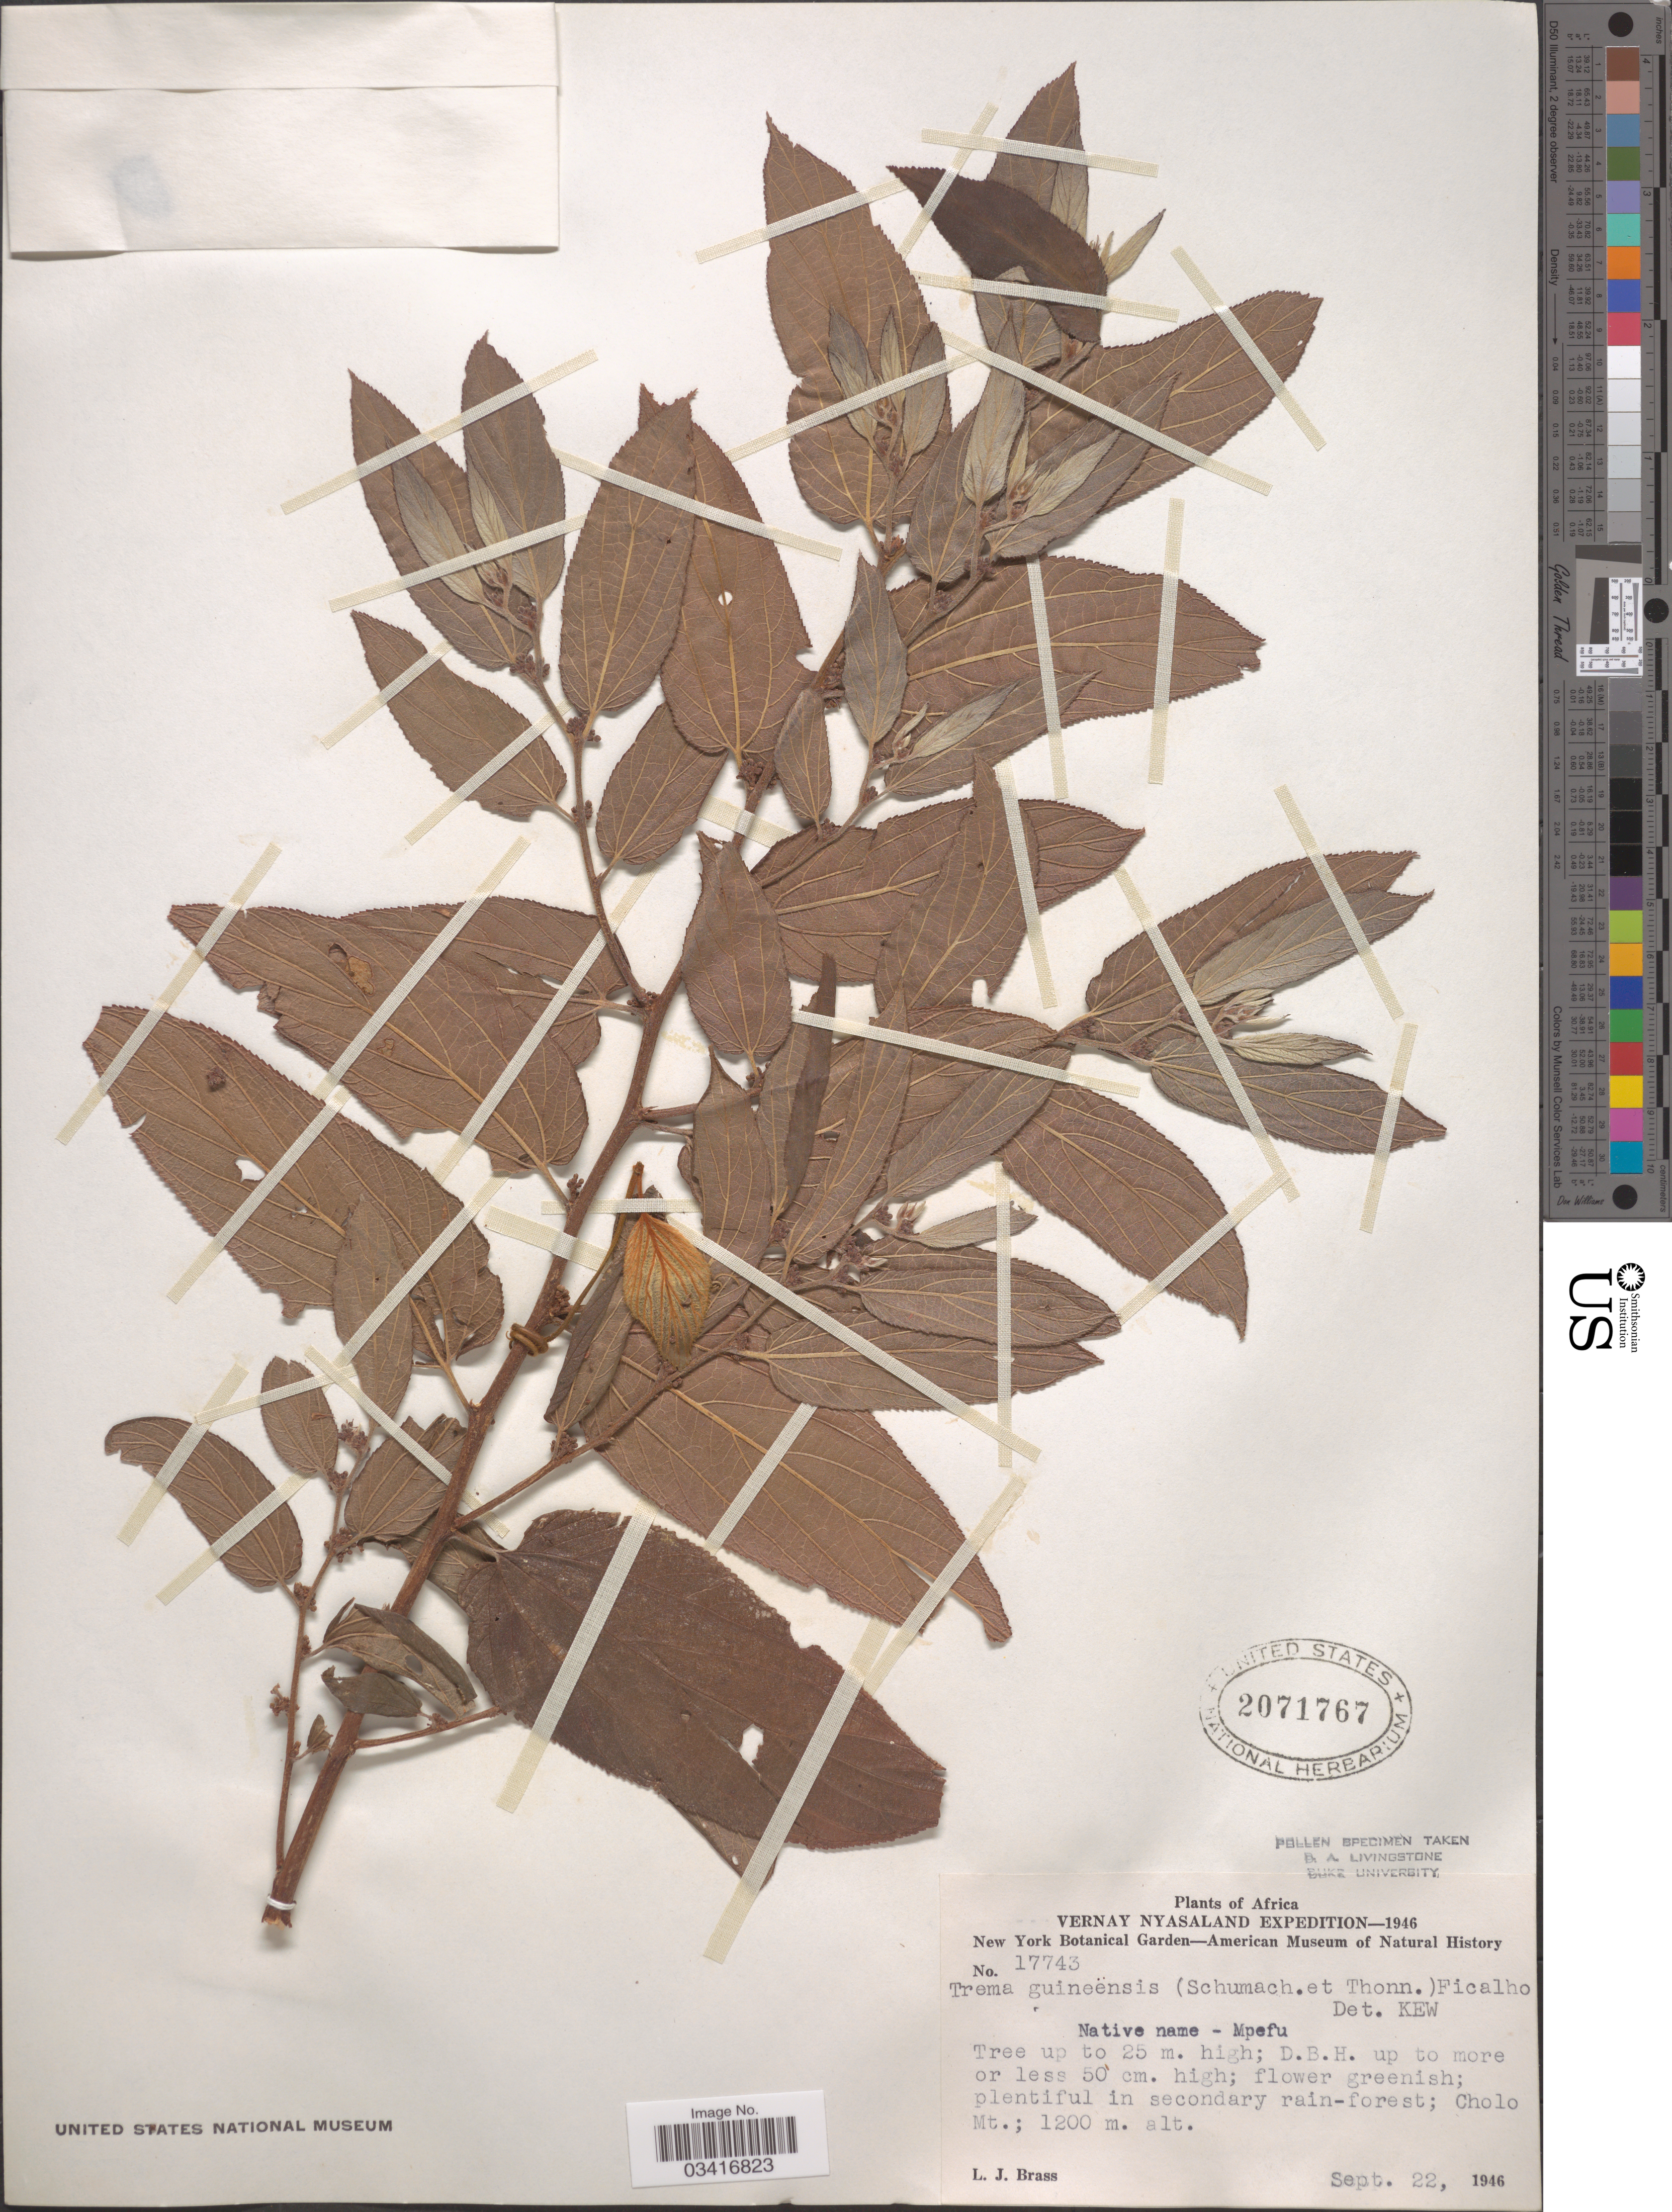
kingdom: Plantae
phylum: Tracheophyta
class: Magnoliopsida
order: Rosales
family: Cannabaceae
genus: Trema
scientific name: Trema guineense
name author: (Schumach. & Thonn.) Ficalho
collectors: L. J. Brass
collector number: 17743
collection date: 1946-09-22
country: Malawi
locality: Vernay Nyasaland. Cholo Mt.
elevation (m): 1200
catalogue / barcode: US 2071767